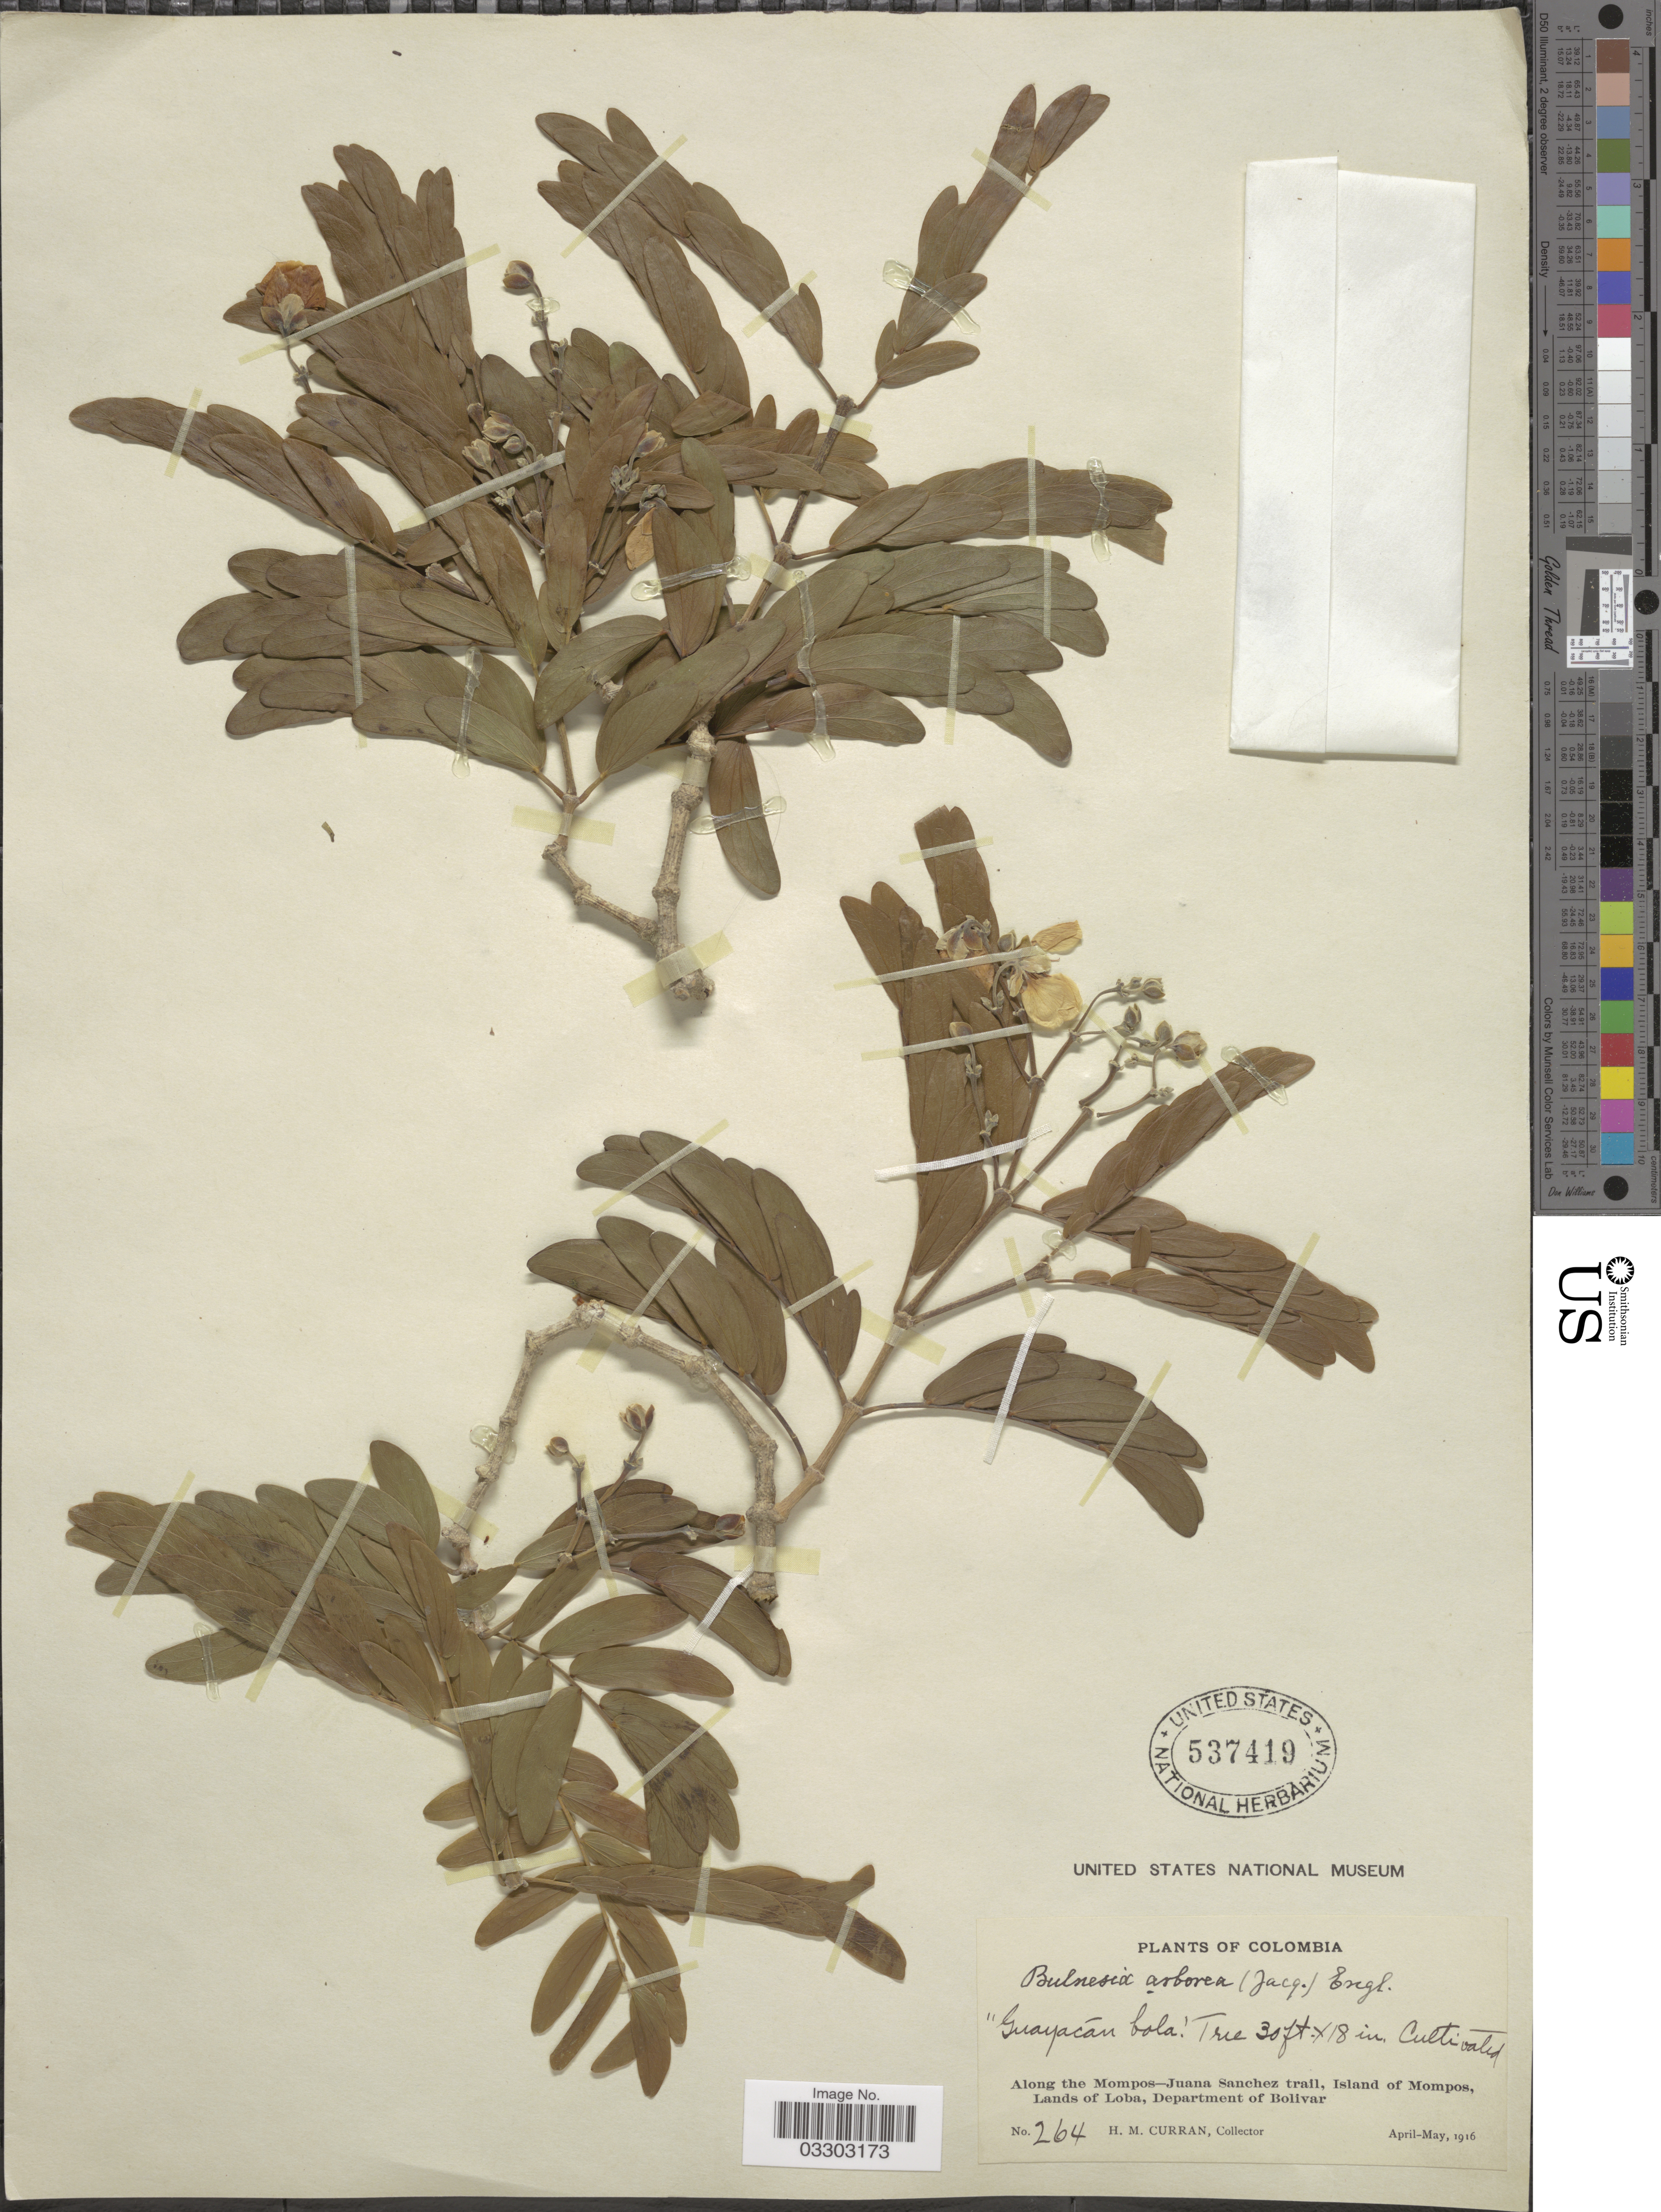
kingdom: Plantae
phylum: Tracheophyta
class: Magnoliopsida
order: Zygophyllales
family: Zygophyllaceae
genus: Gonopterodendron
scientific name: Gonopterodendron arboreum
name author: (Jacq.) Godoy-Bürki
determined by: U.S. National Herbarium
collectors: H. M. Curran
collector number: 264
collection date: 1916-04/1916-05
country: Colombia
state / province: Bolívar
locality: Along the Mompos- Juana Sanchez trail, Island of Mompos, Lands of Loba, Department of Bolivar.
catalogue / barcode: US 537419